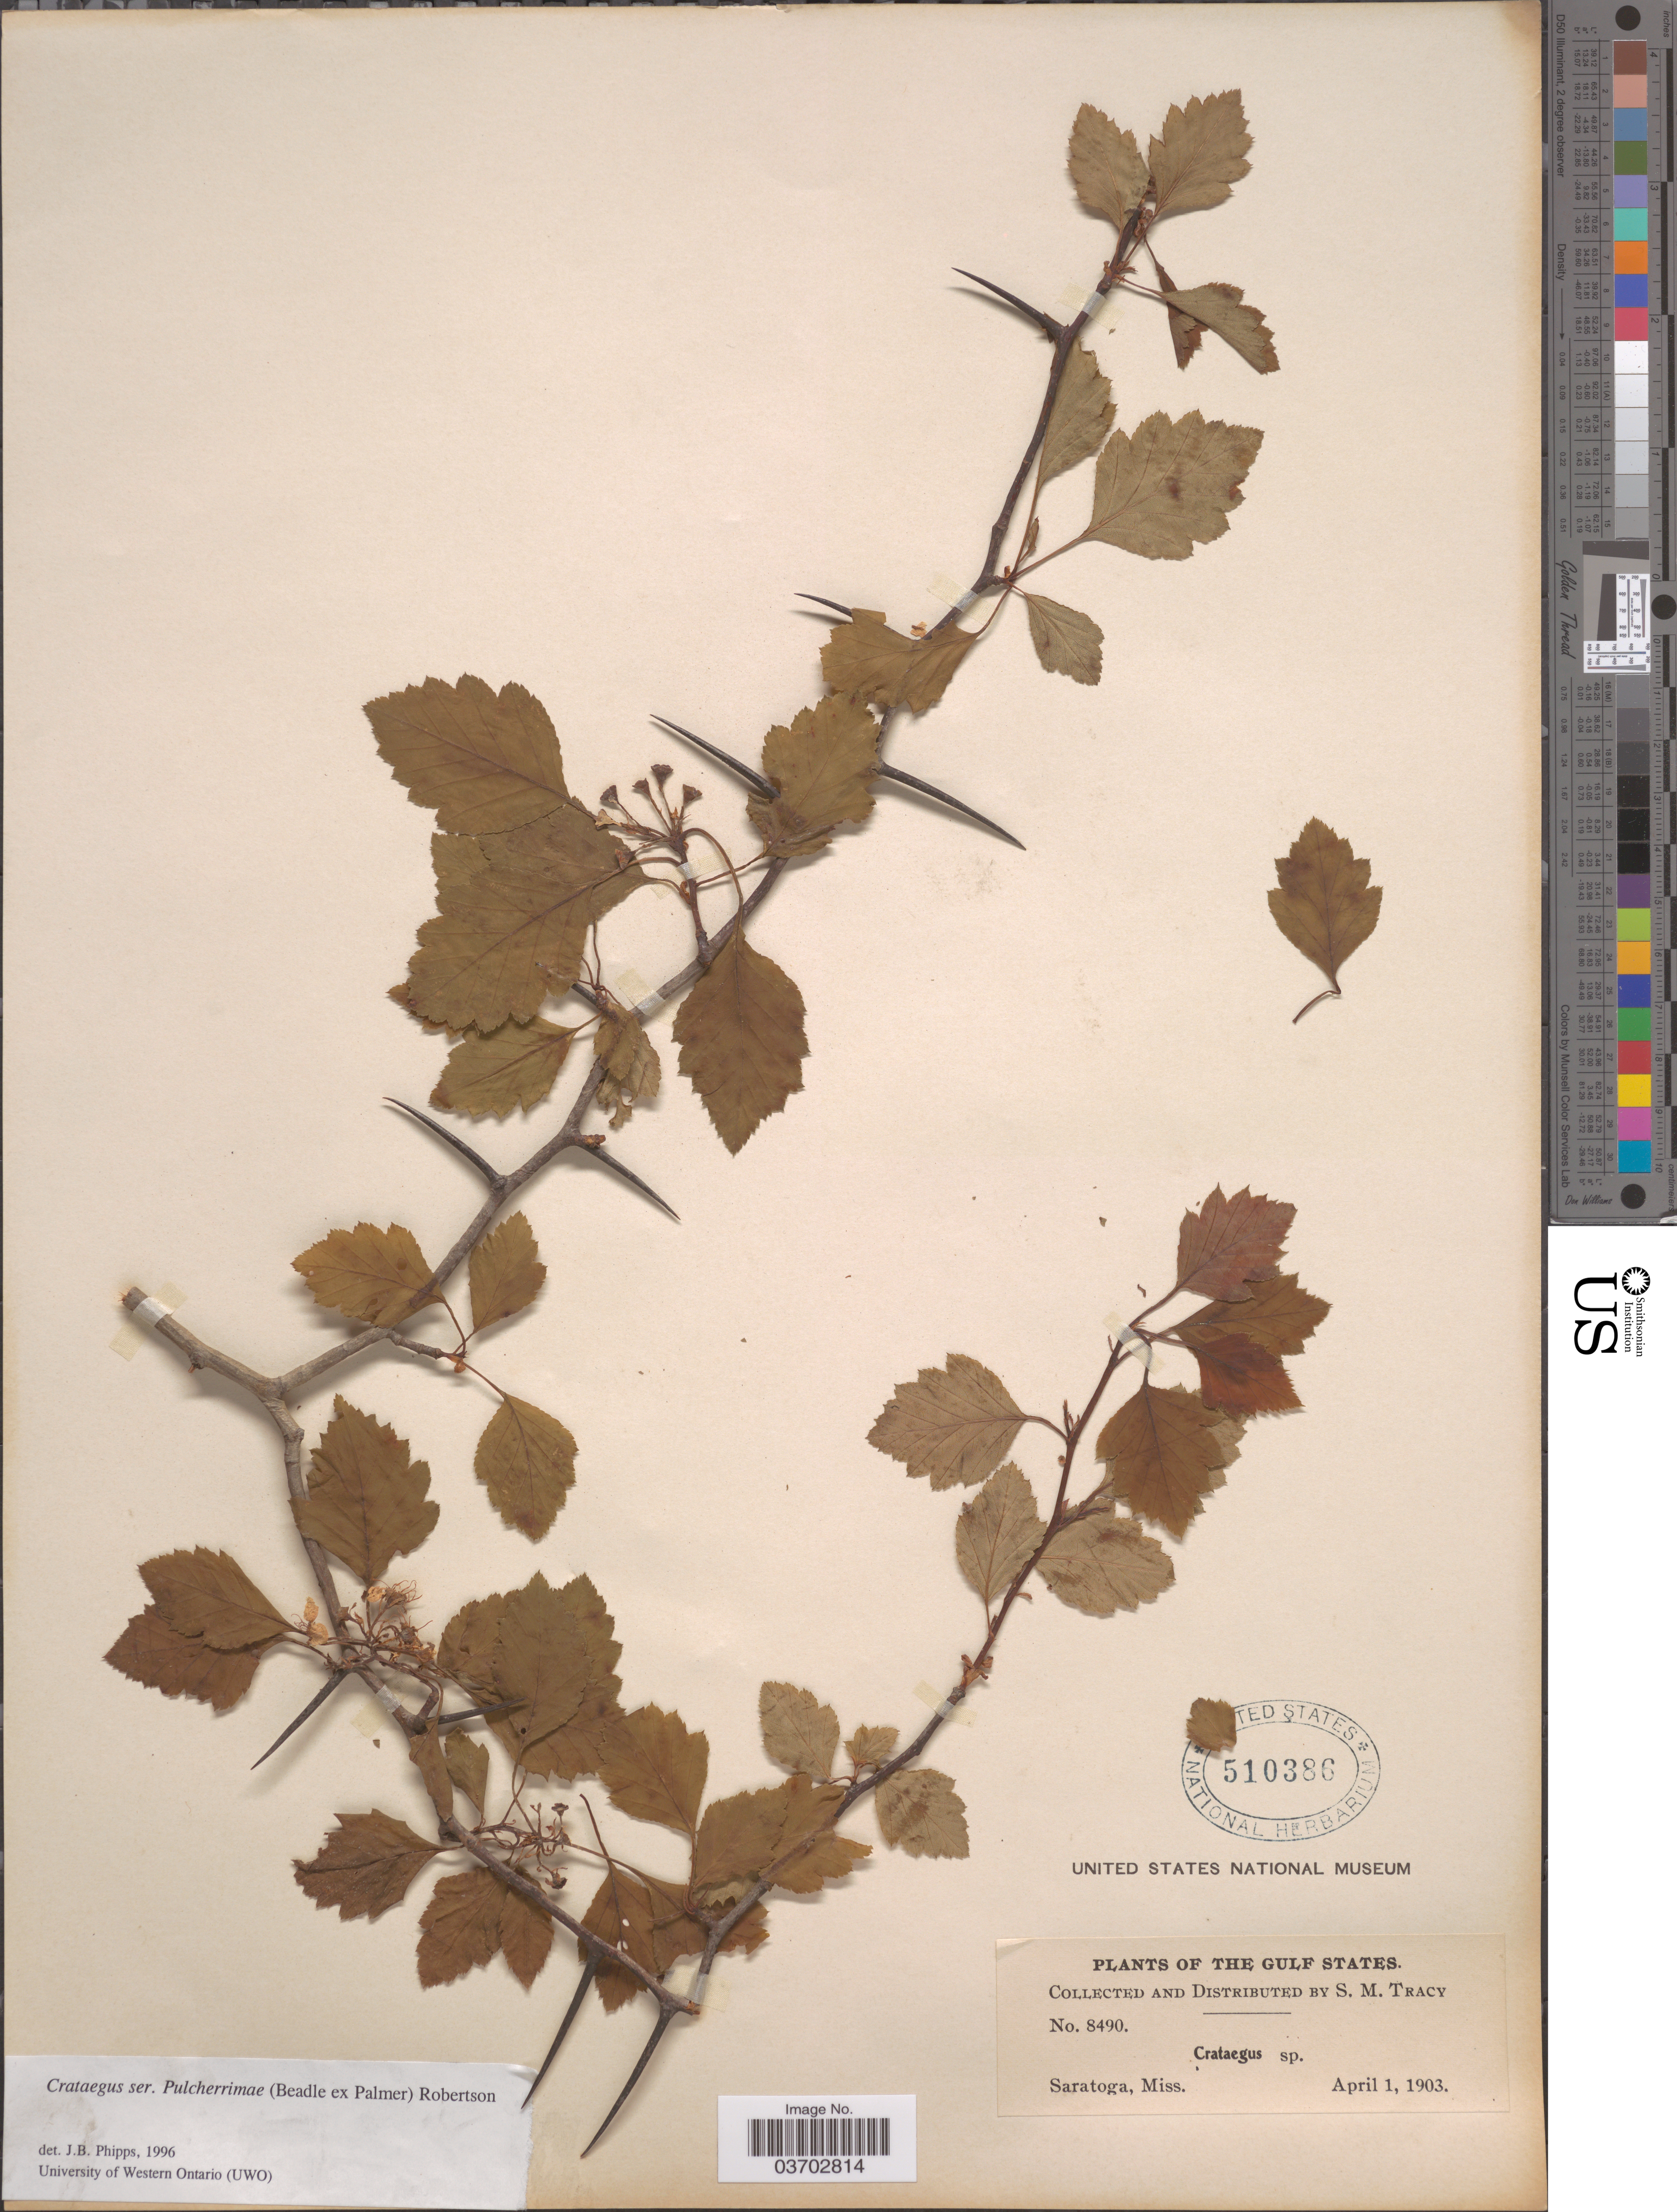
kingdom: Plantae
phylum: Tracheophyta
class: Magnoliopsida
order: Rosales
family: Rosaceae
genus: Crataegus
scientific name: Crataegus sp.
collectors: S. M. Tracy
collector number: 8490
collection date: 1903-04-01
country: United States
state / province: Mississippi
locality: The Gulf States. Saratoga.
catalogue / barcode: US 510386